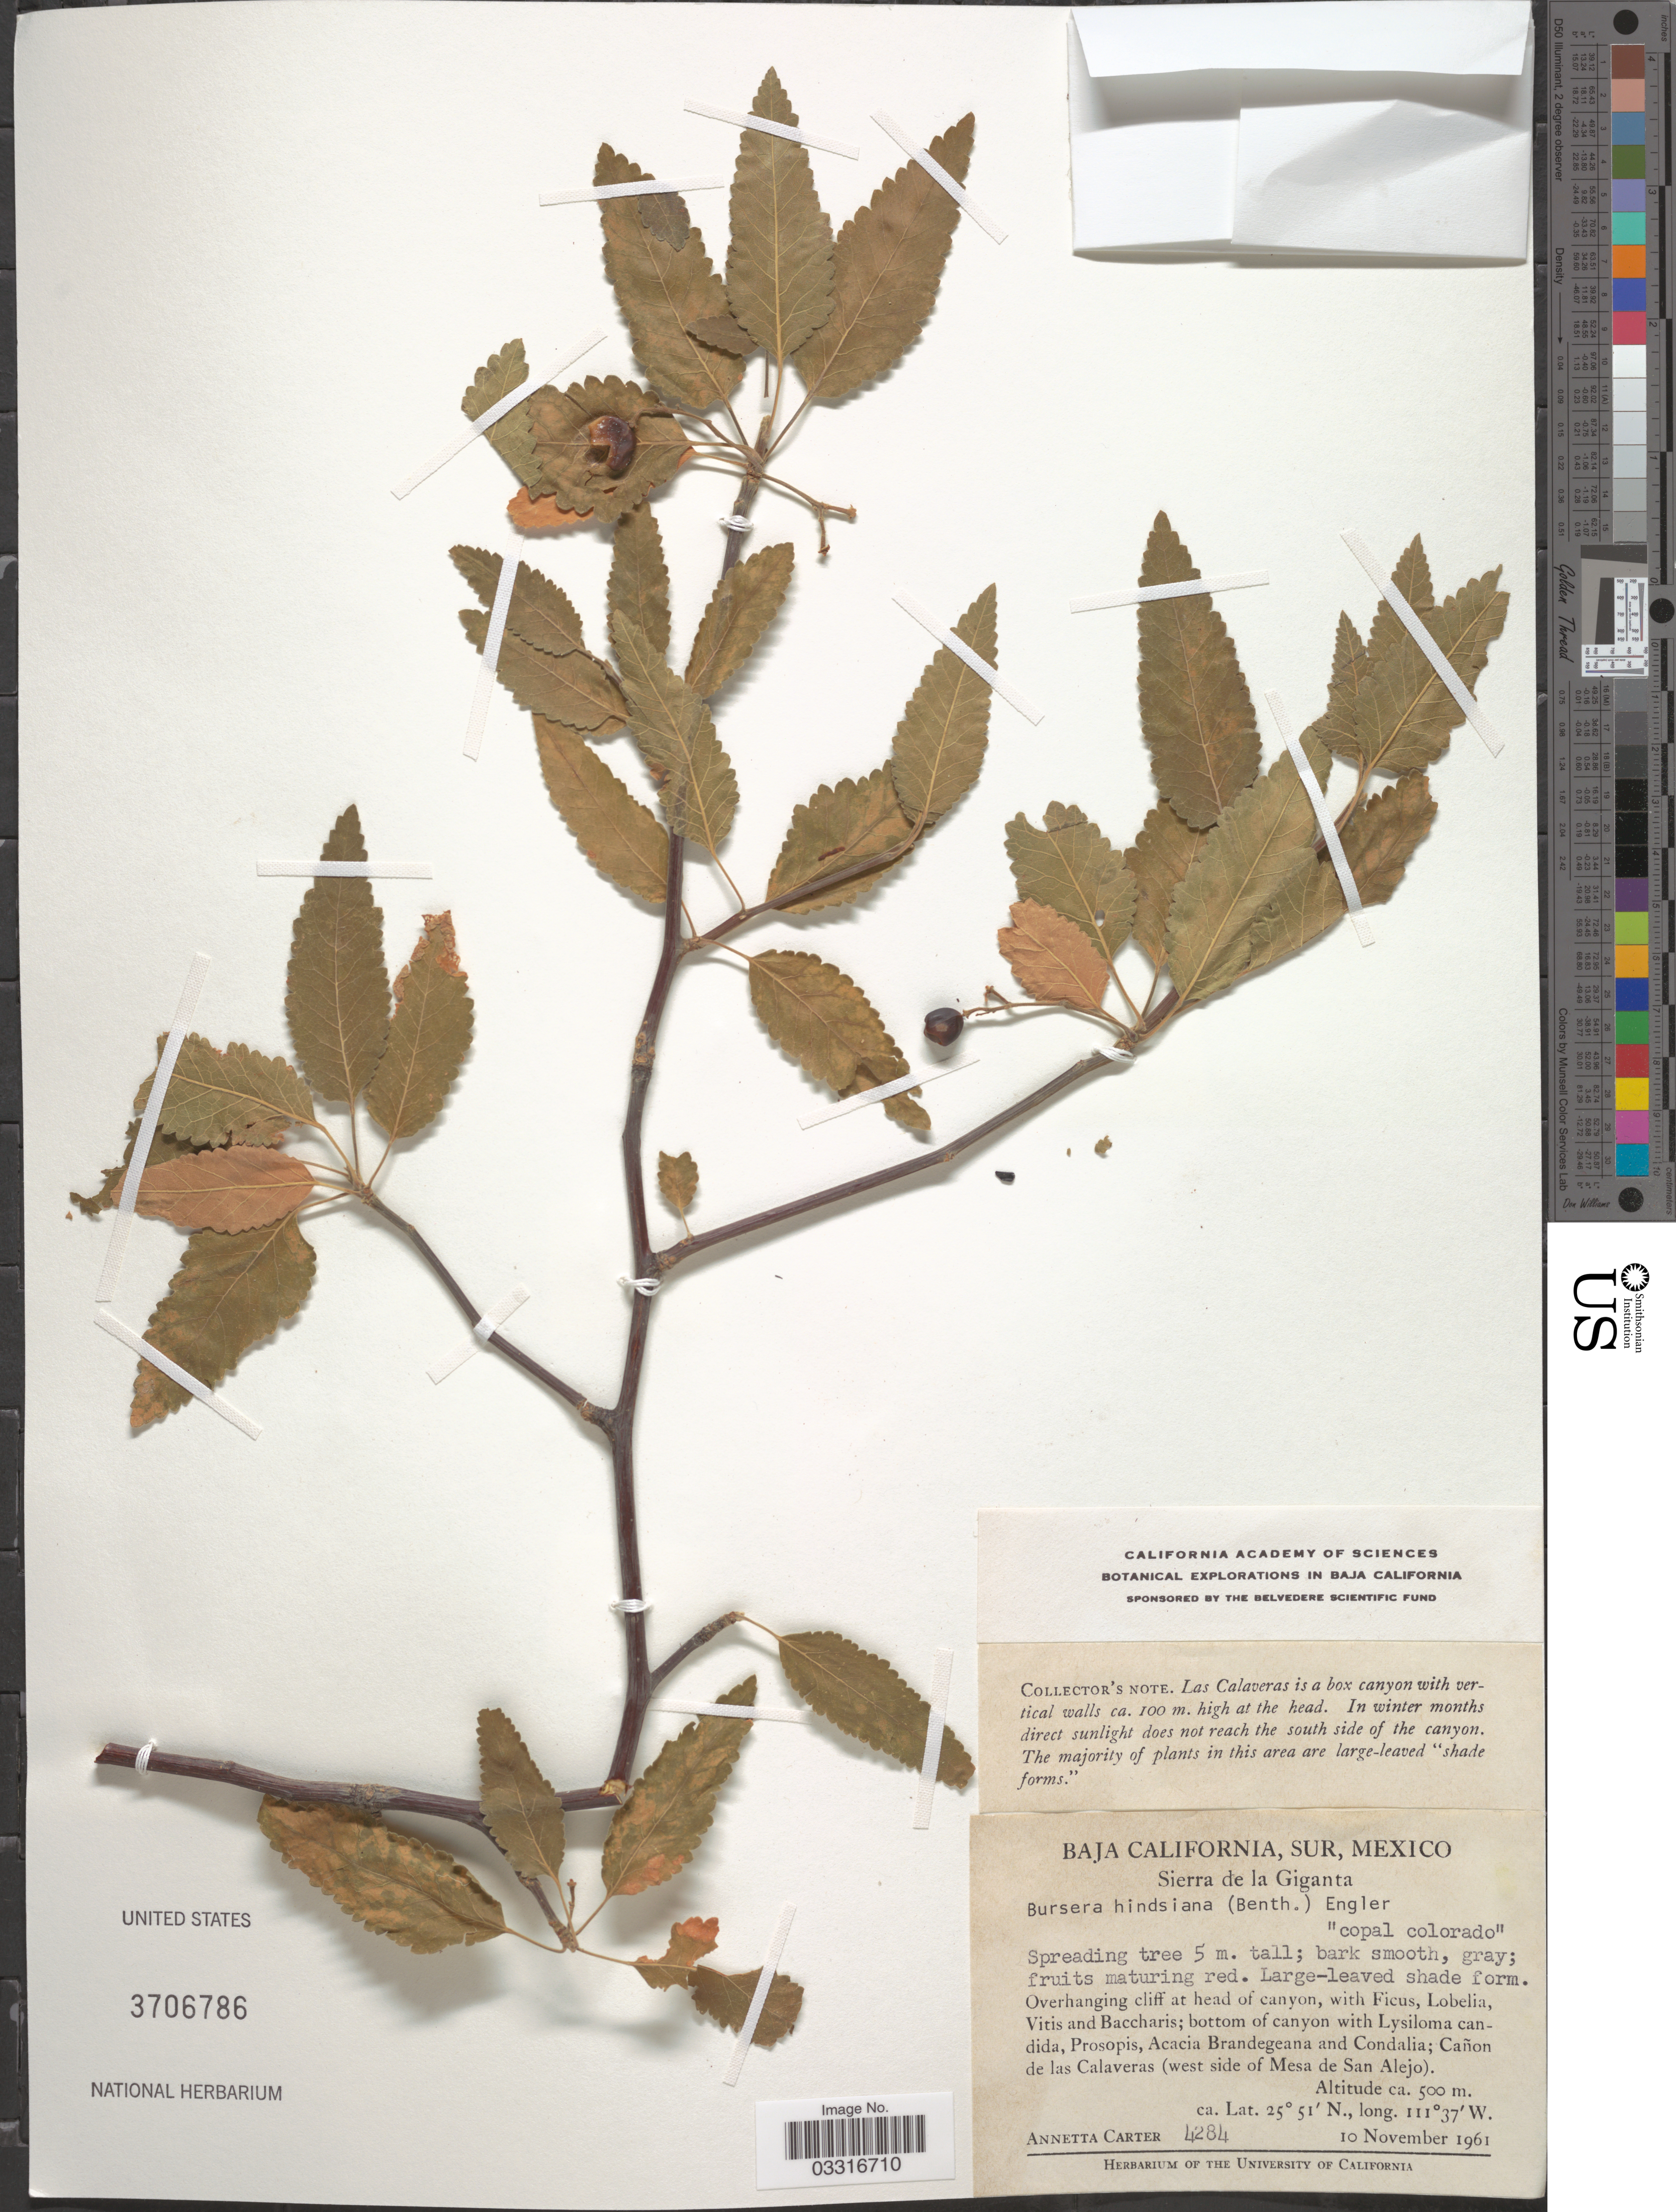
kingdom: Plantae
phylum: Tracheophyta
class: Magnoliopsida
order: Sapindales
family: Burseraceae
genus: Bursera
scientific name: Bursera hindsiana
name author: (Benth.) Engl.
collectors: A. Carter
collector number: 4284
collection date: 1961-11-10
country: Mexico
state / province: Baja California Sur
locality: Sierra de la Giganta, Cañon de las Calaveras (west side of Mesa de San Alejo).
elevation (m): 500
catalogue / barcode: US 3706786